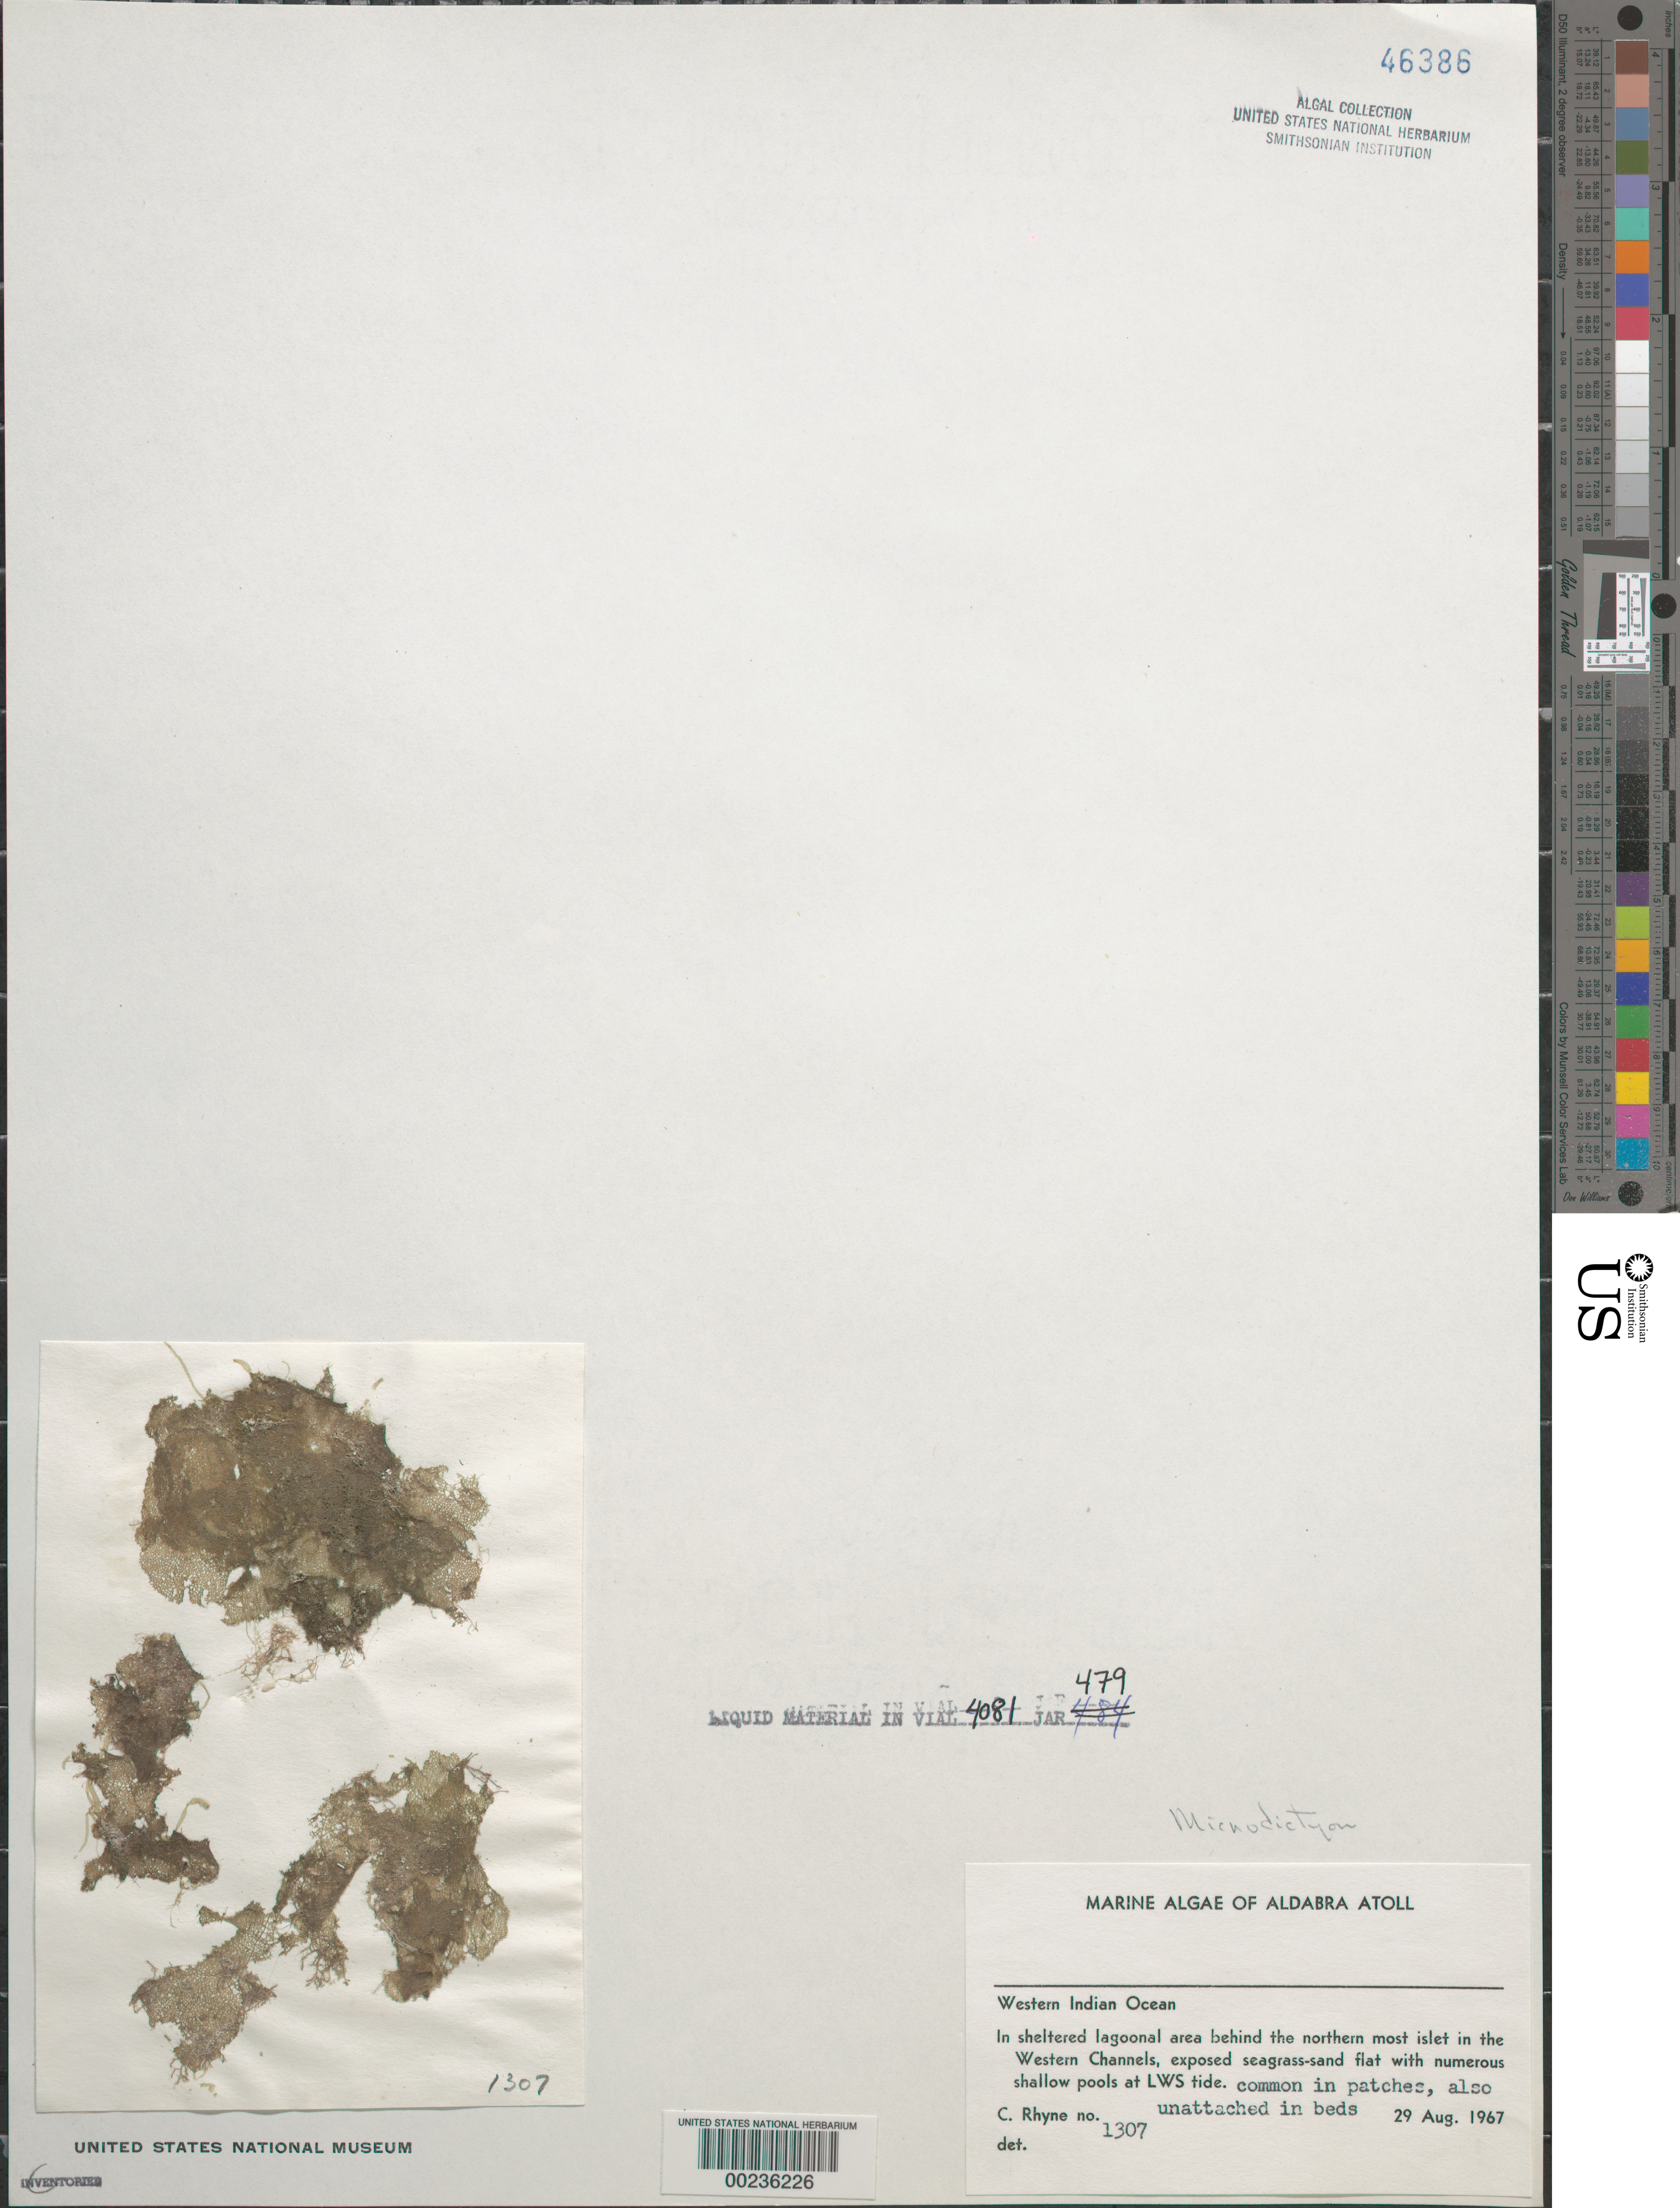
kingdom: Plantae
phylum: Chlorophyta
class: Ulvophyceae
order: Cladophorales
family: Anadyomenaceae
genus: Microdictyon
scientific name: Microdictyon sp.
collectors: C. Rhyne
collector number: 1307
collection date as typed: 29 Aug 1967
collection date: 1967-08-29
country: Seychelles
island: Aldabra Atoll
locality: Western Channels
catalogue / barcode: US 46386